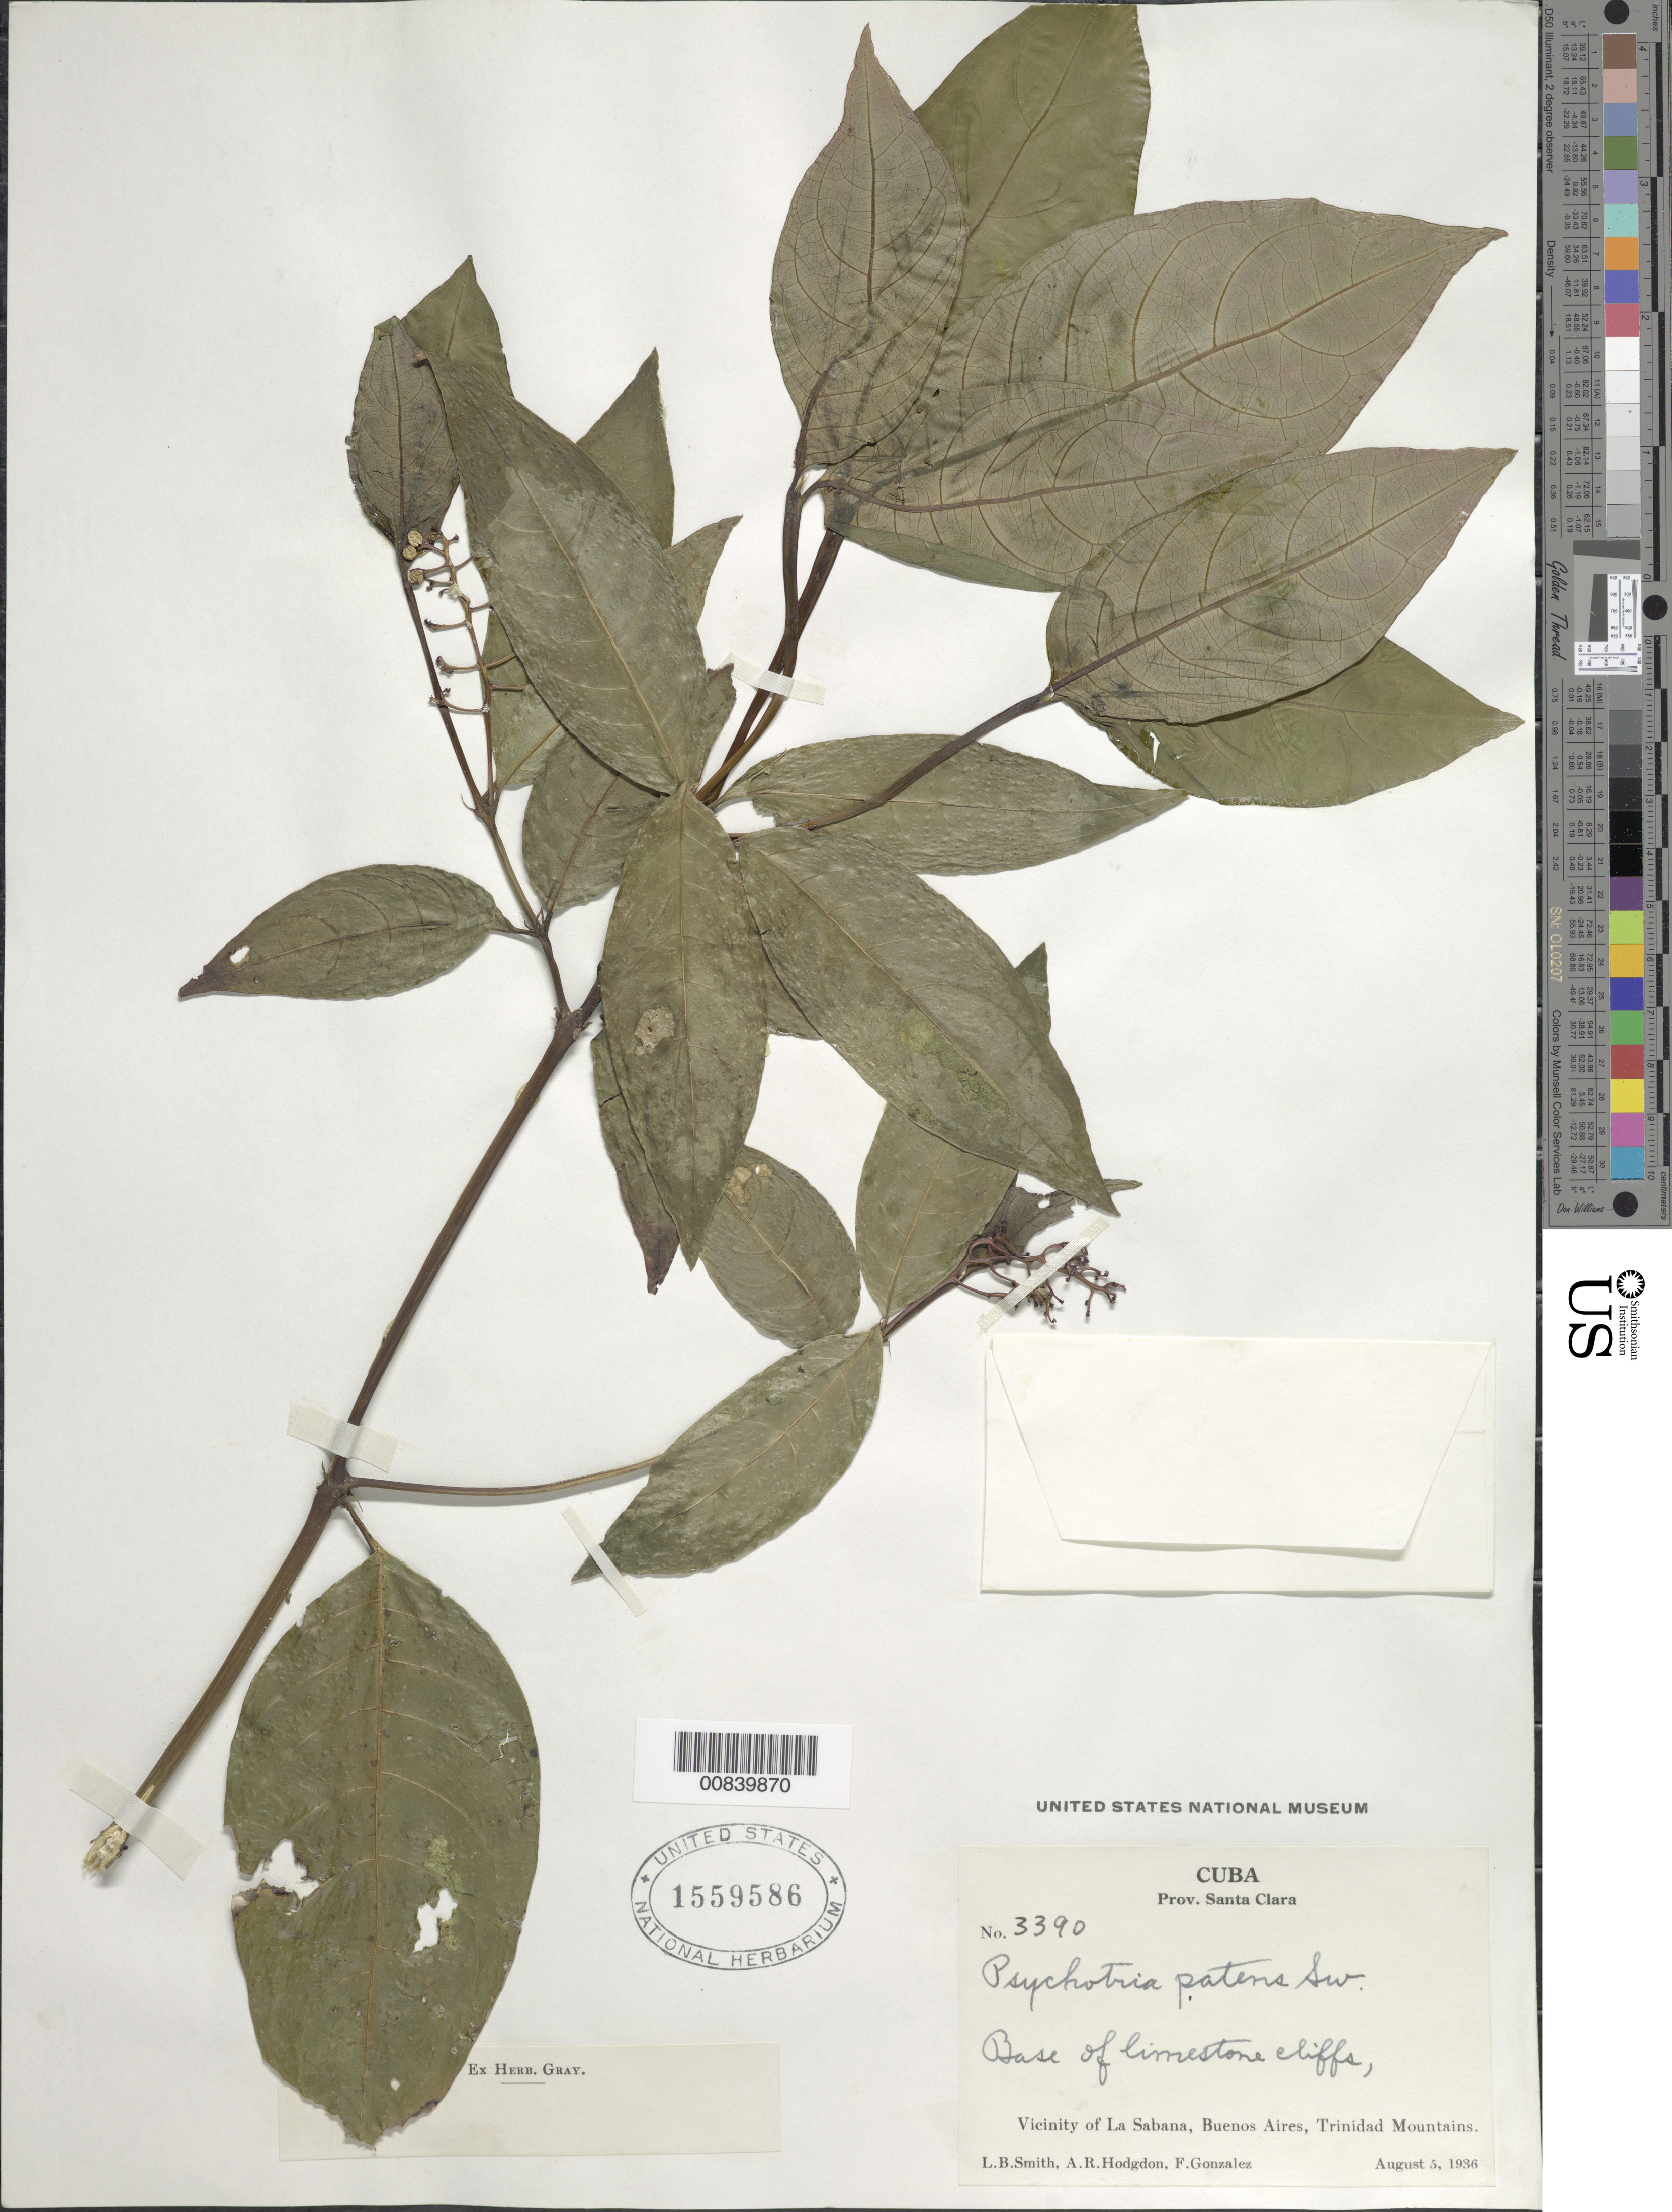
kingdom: Plantae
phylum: Tracheophyta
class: Magnoliopsida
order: Gentianales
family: Rubiaceae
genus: Psychotria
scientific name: Psychotria patens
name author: Sw.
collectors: L. Smith, A. R. Hodgdon & F. Gonzalez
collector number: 3390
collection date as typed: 05 Aug 1936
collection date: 1936-08-05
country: Cuba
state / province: Las Villas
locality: Vicinity of La Sabana, Buenos Aires, Trinidad Mountains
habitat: Base of limestone cliffs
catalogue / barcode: US 1559586